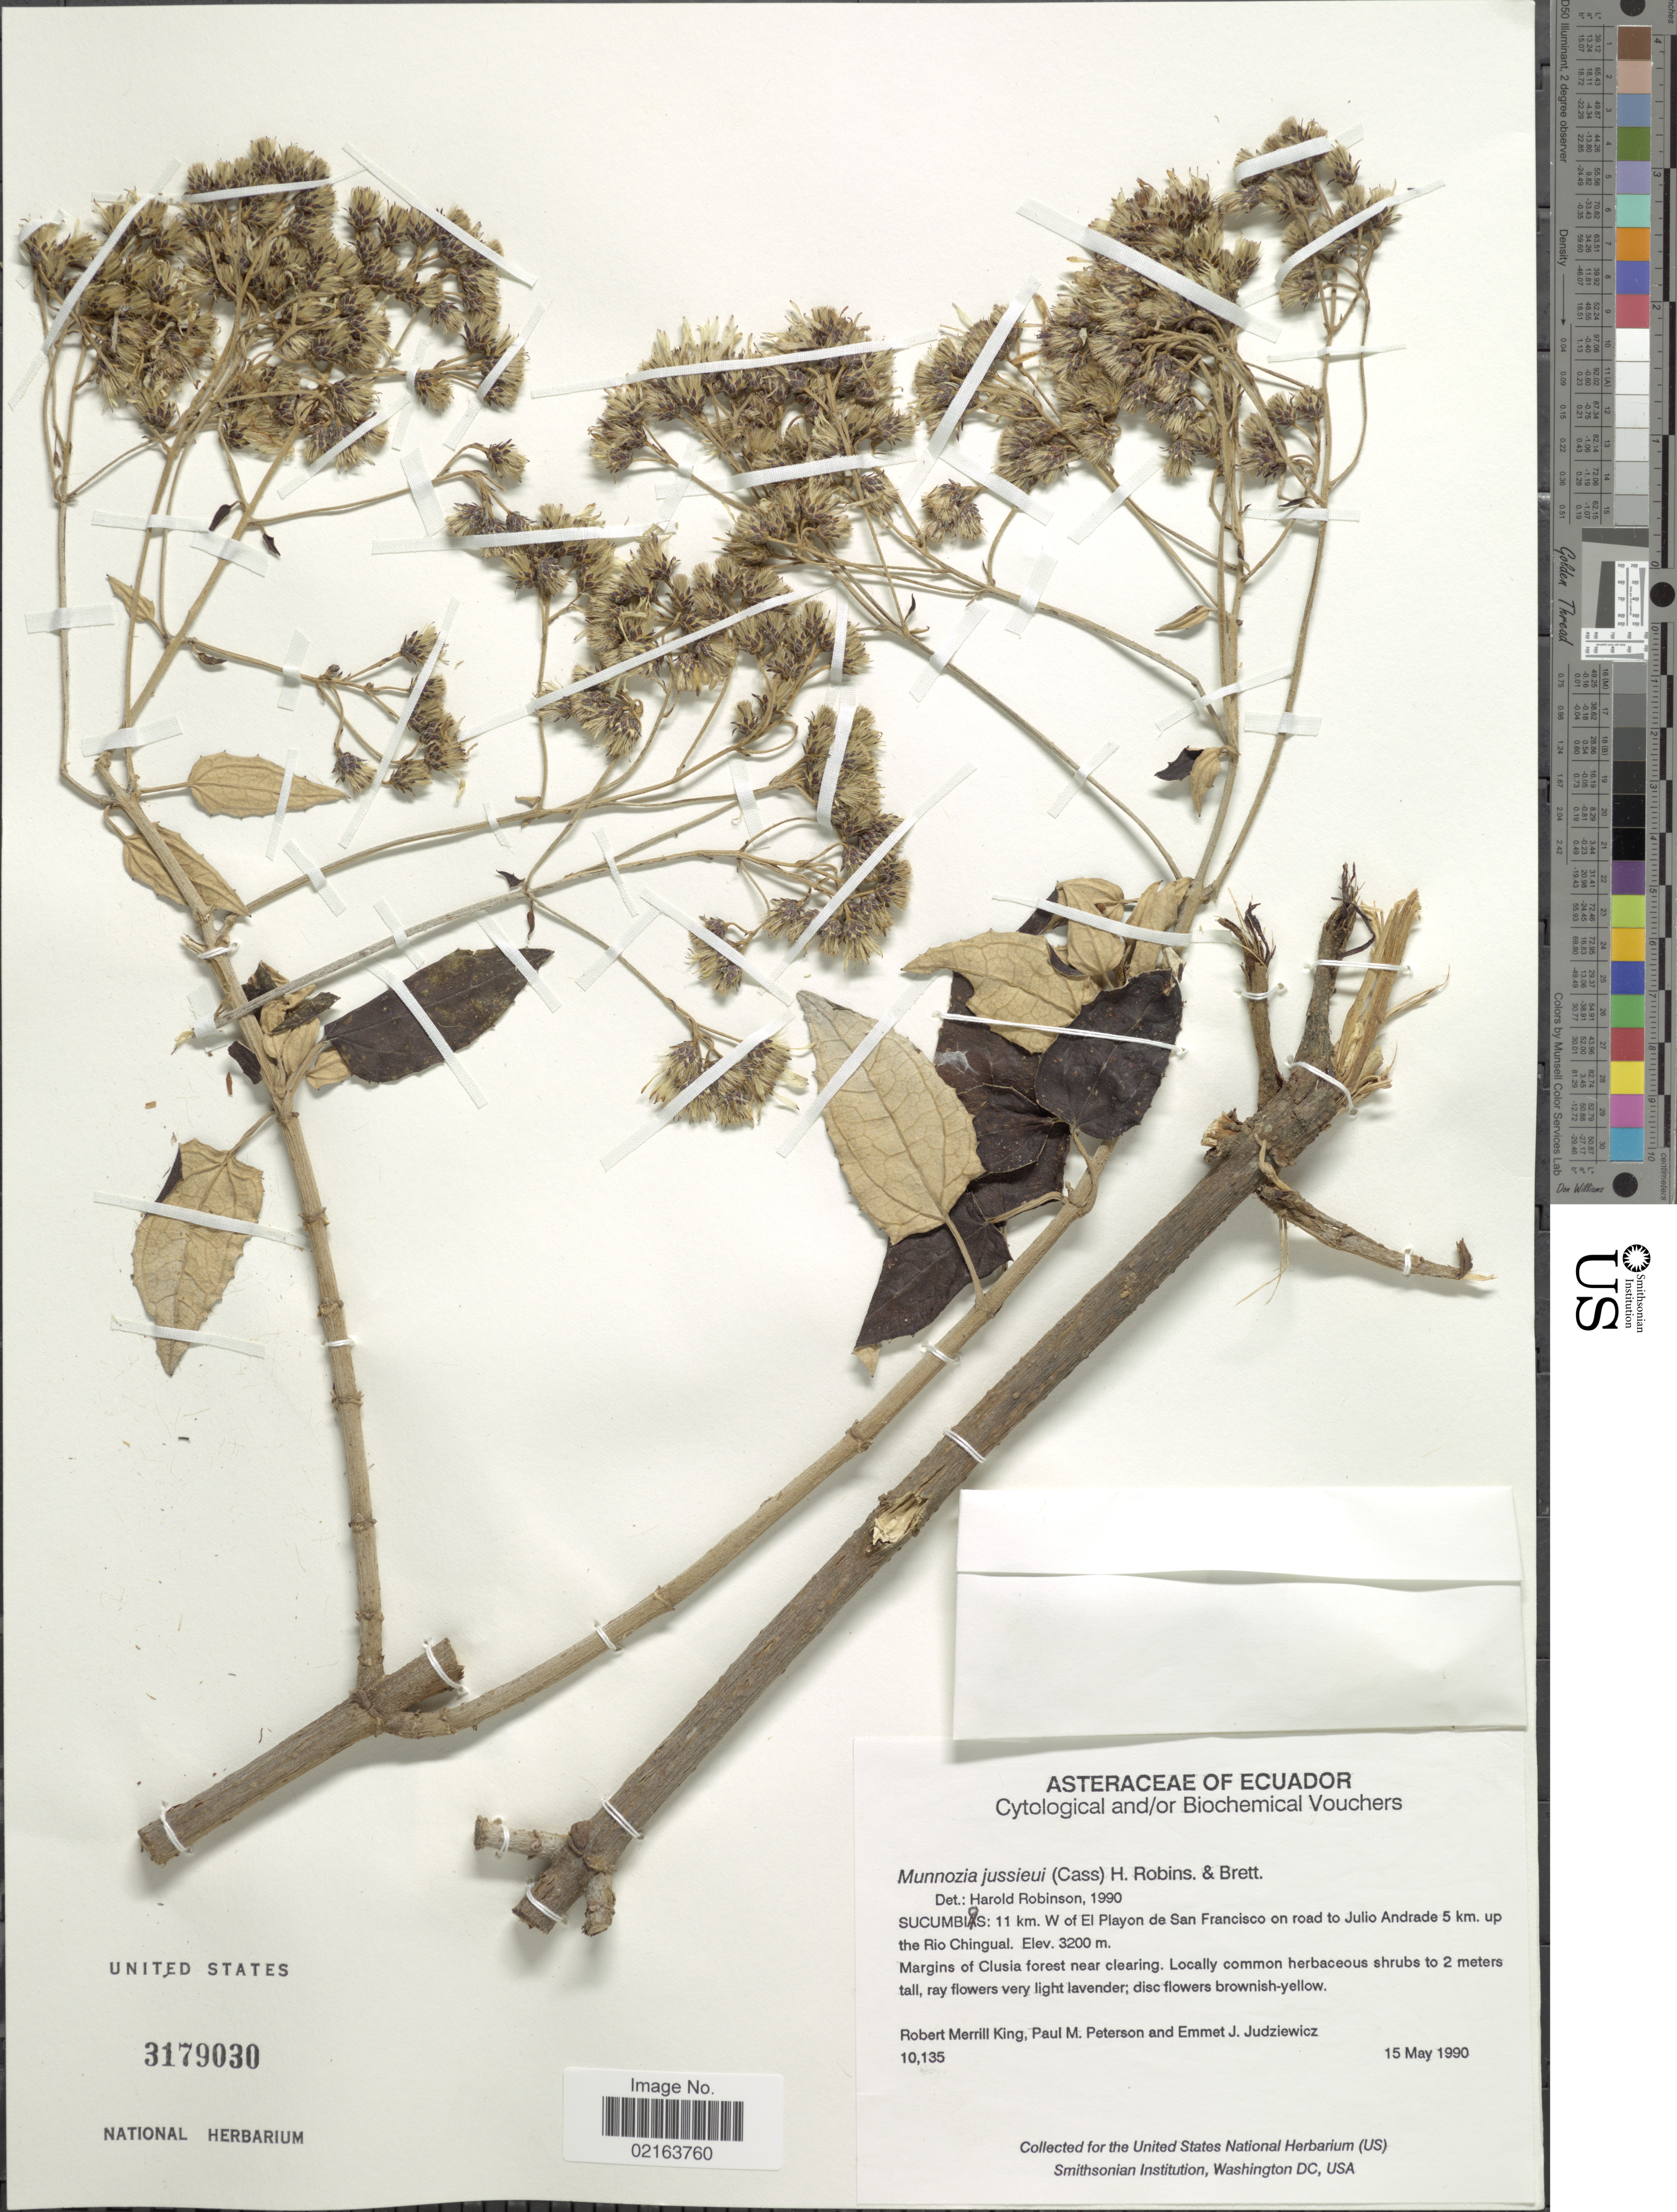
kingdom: Plantae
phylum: Tracheophyta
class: Magnoliopsida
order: Asterales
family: Asteraceae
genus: Munnozia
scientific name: Munnozia jussieui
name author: (Cass.) H. Rob. & Brettell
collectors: R. M. King, P. M. Peterson & E. J. Judziewicz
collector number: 10135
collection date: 1990-05-15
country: Ecuador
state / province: Sucumbíos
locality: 11 km. W of El Playon de San Francisco on road to Julio Andrade 5 km. up the Rio Chingual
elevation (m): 3200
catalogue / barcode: US 3179030